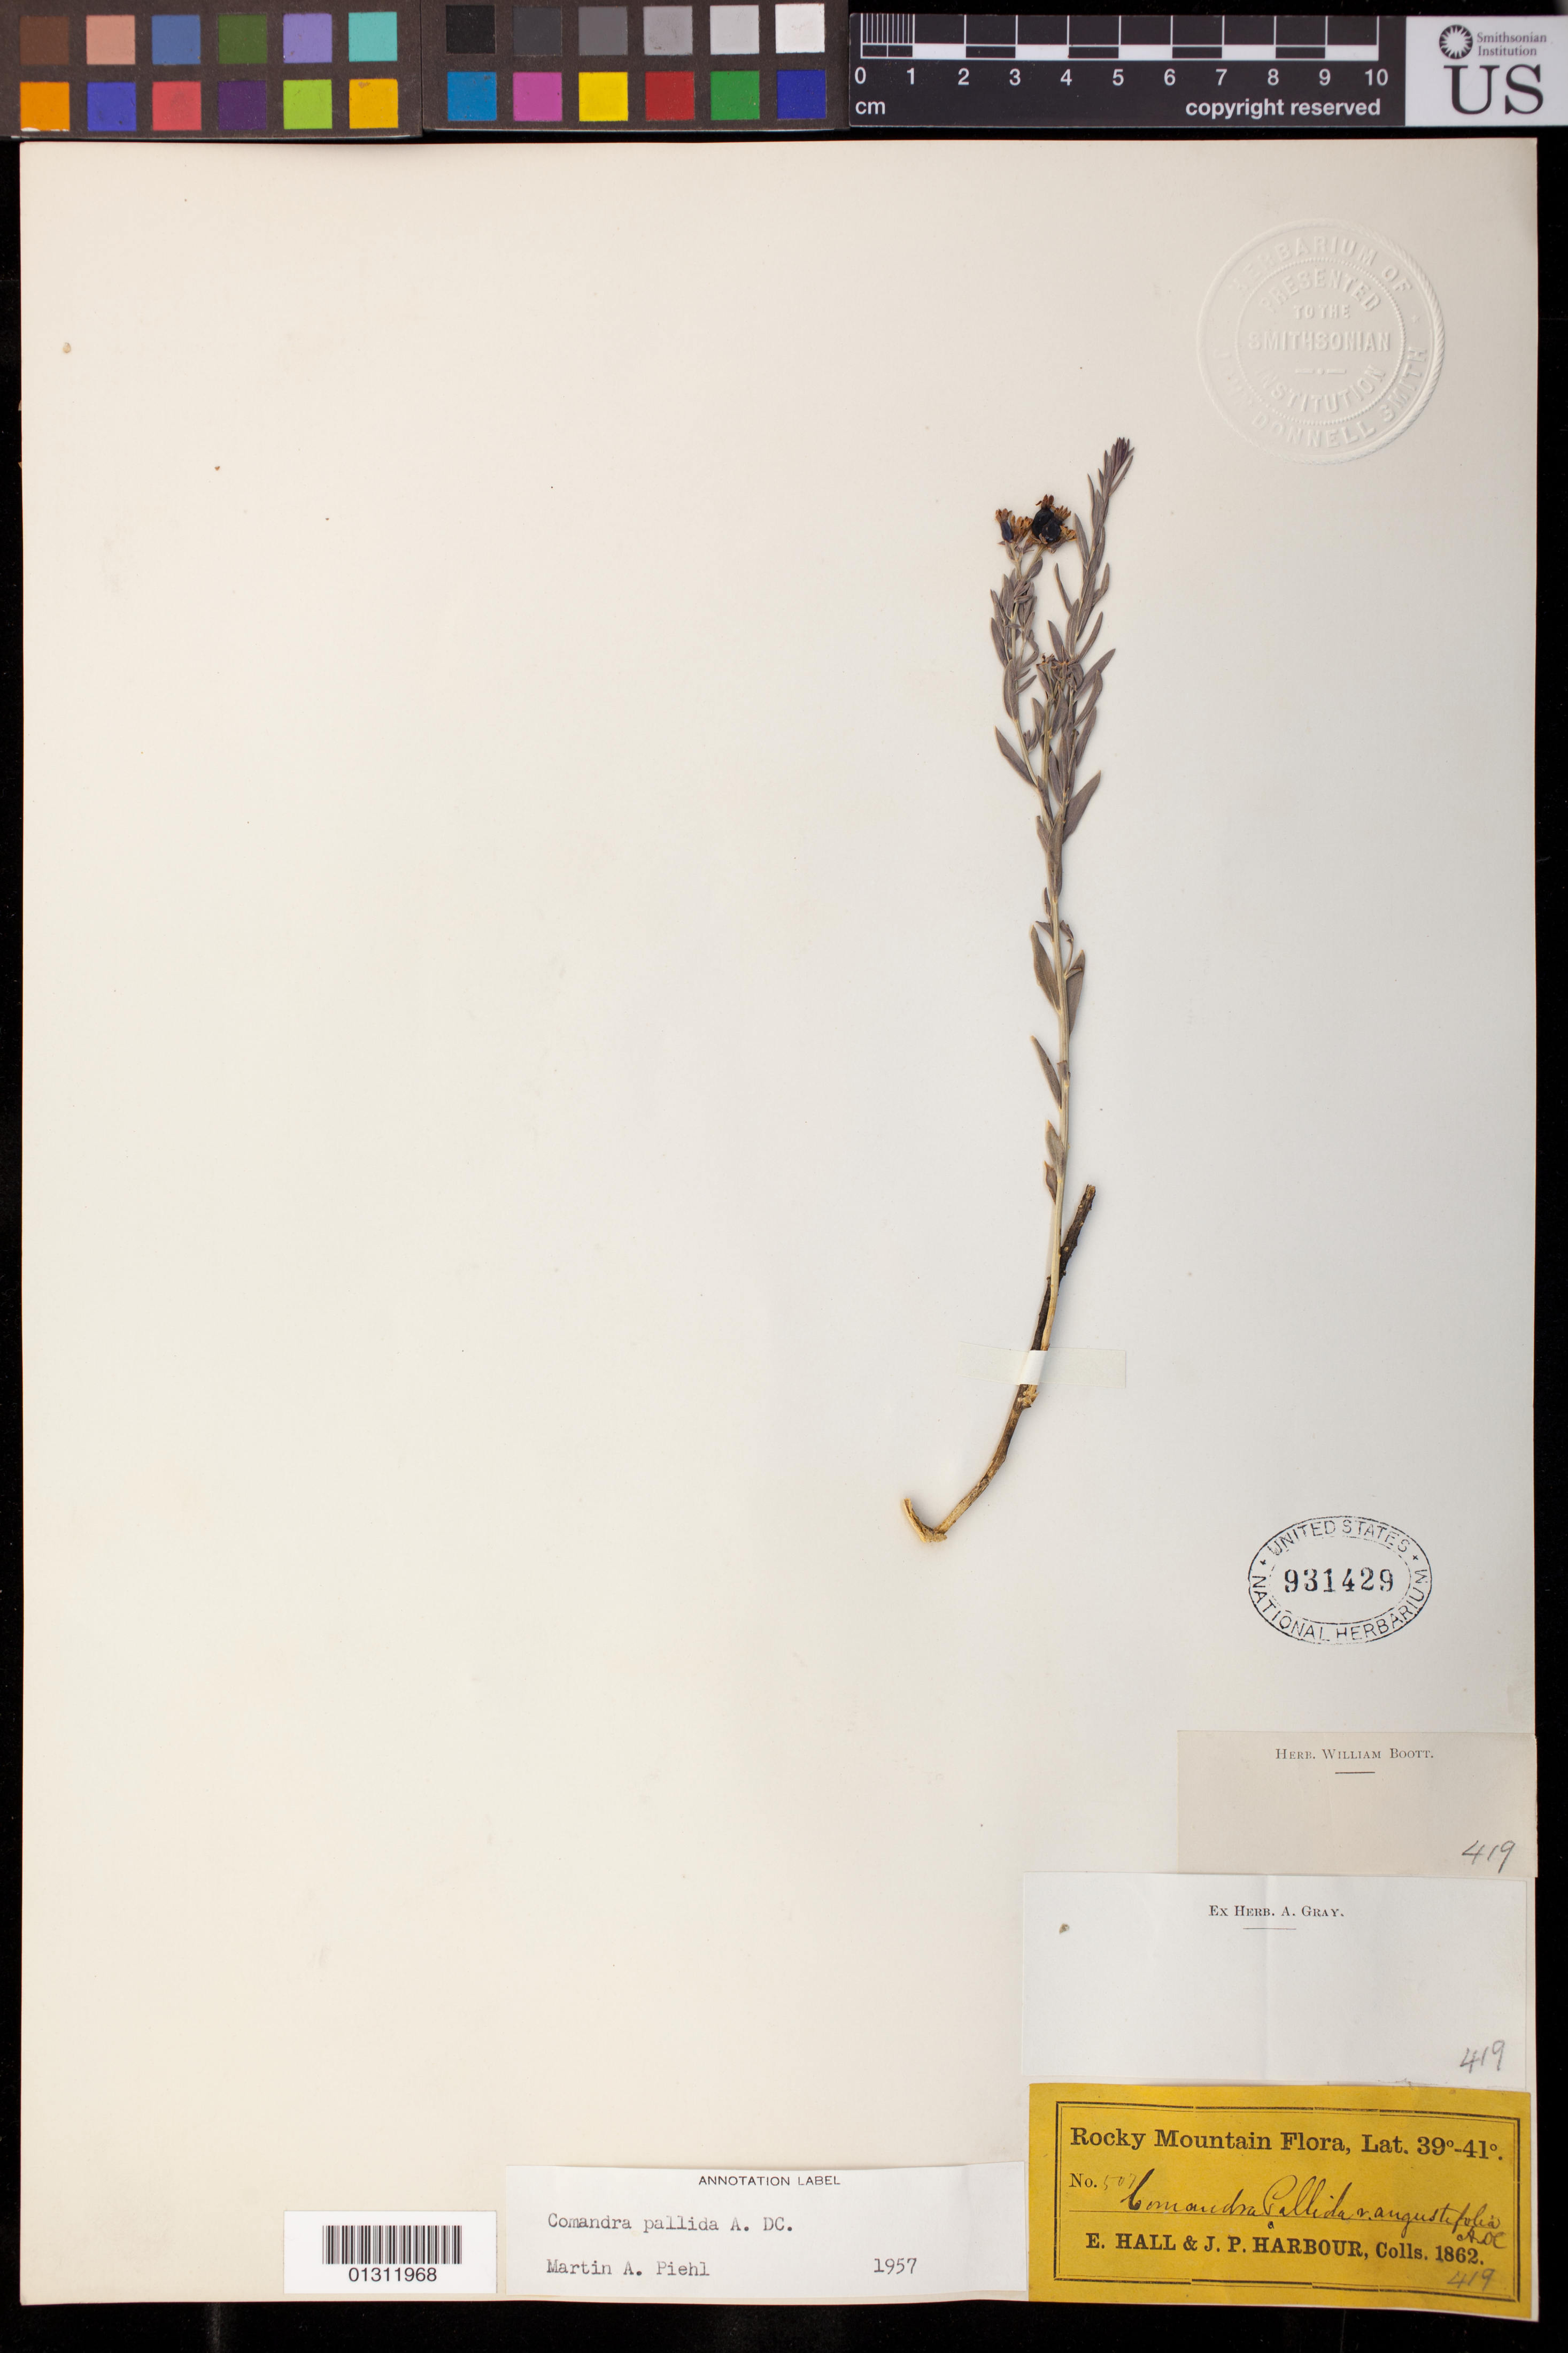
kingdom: Plantae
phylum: Tracheophyta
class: Magnoliopsida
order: Santalales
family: Comandraceae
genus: Comandra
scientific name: Comandra pallida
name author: A. DC.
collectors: E. Hall & J. Harbour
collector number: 507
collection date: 1862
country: United States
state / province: Colorado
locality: Rocky Mtns. Lat. 39º-41º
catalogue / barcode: US 931429